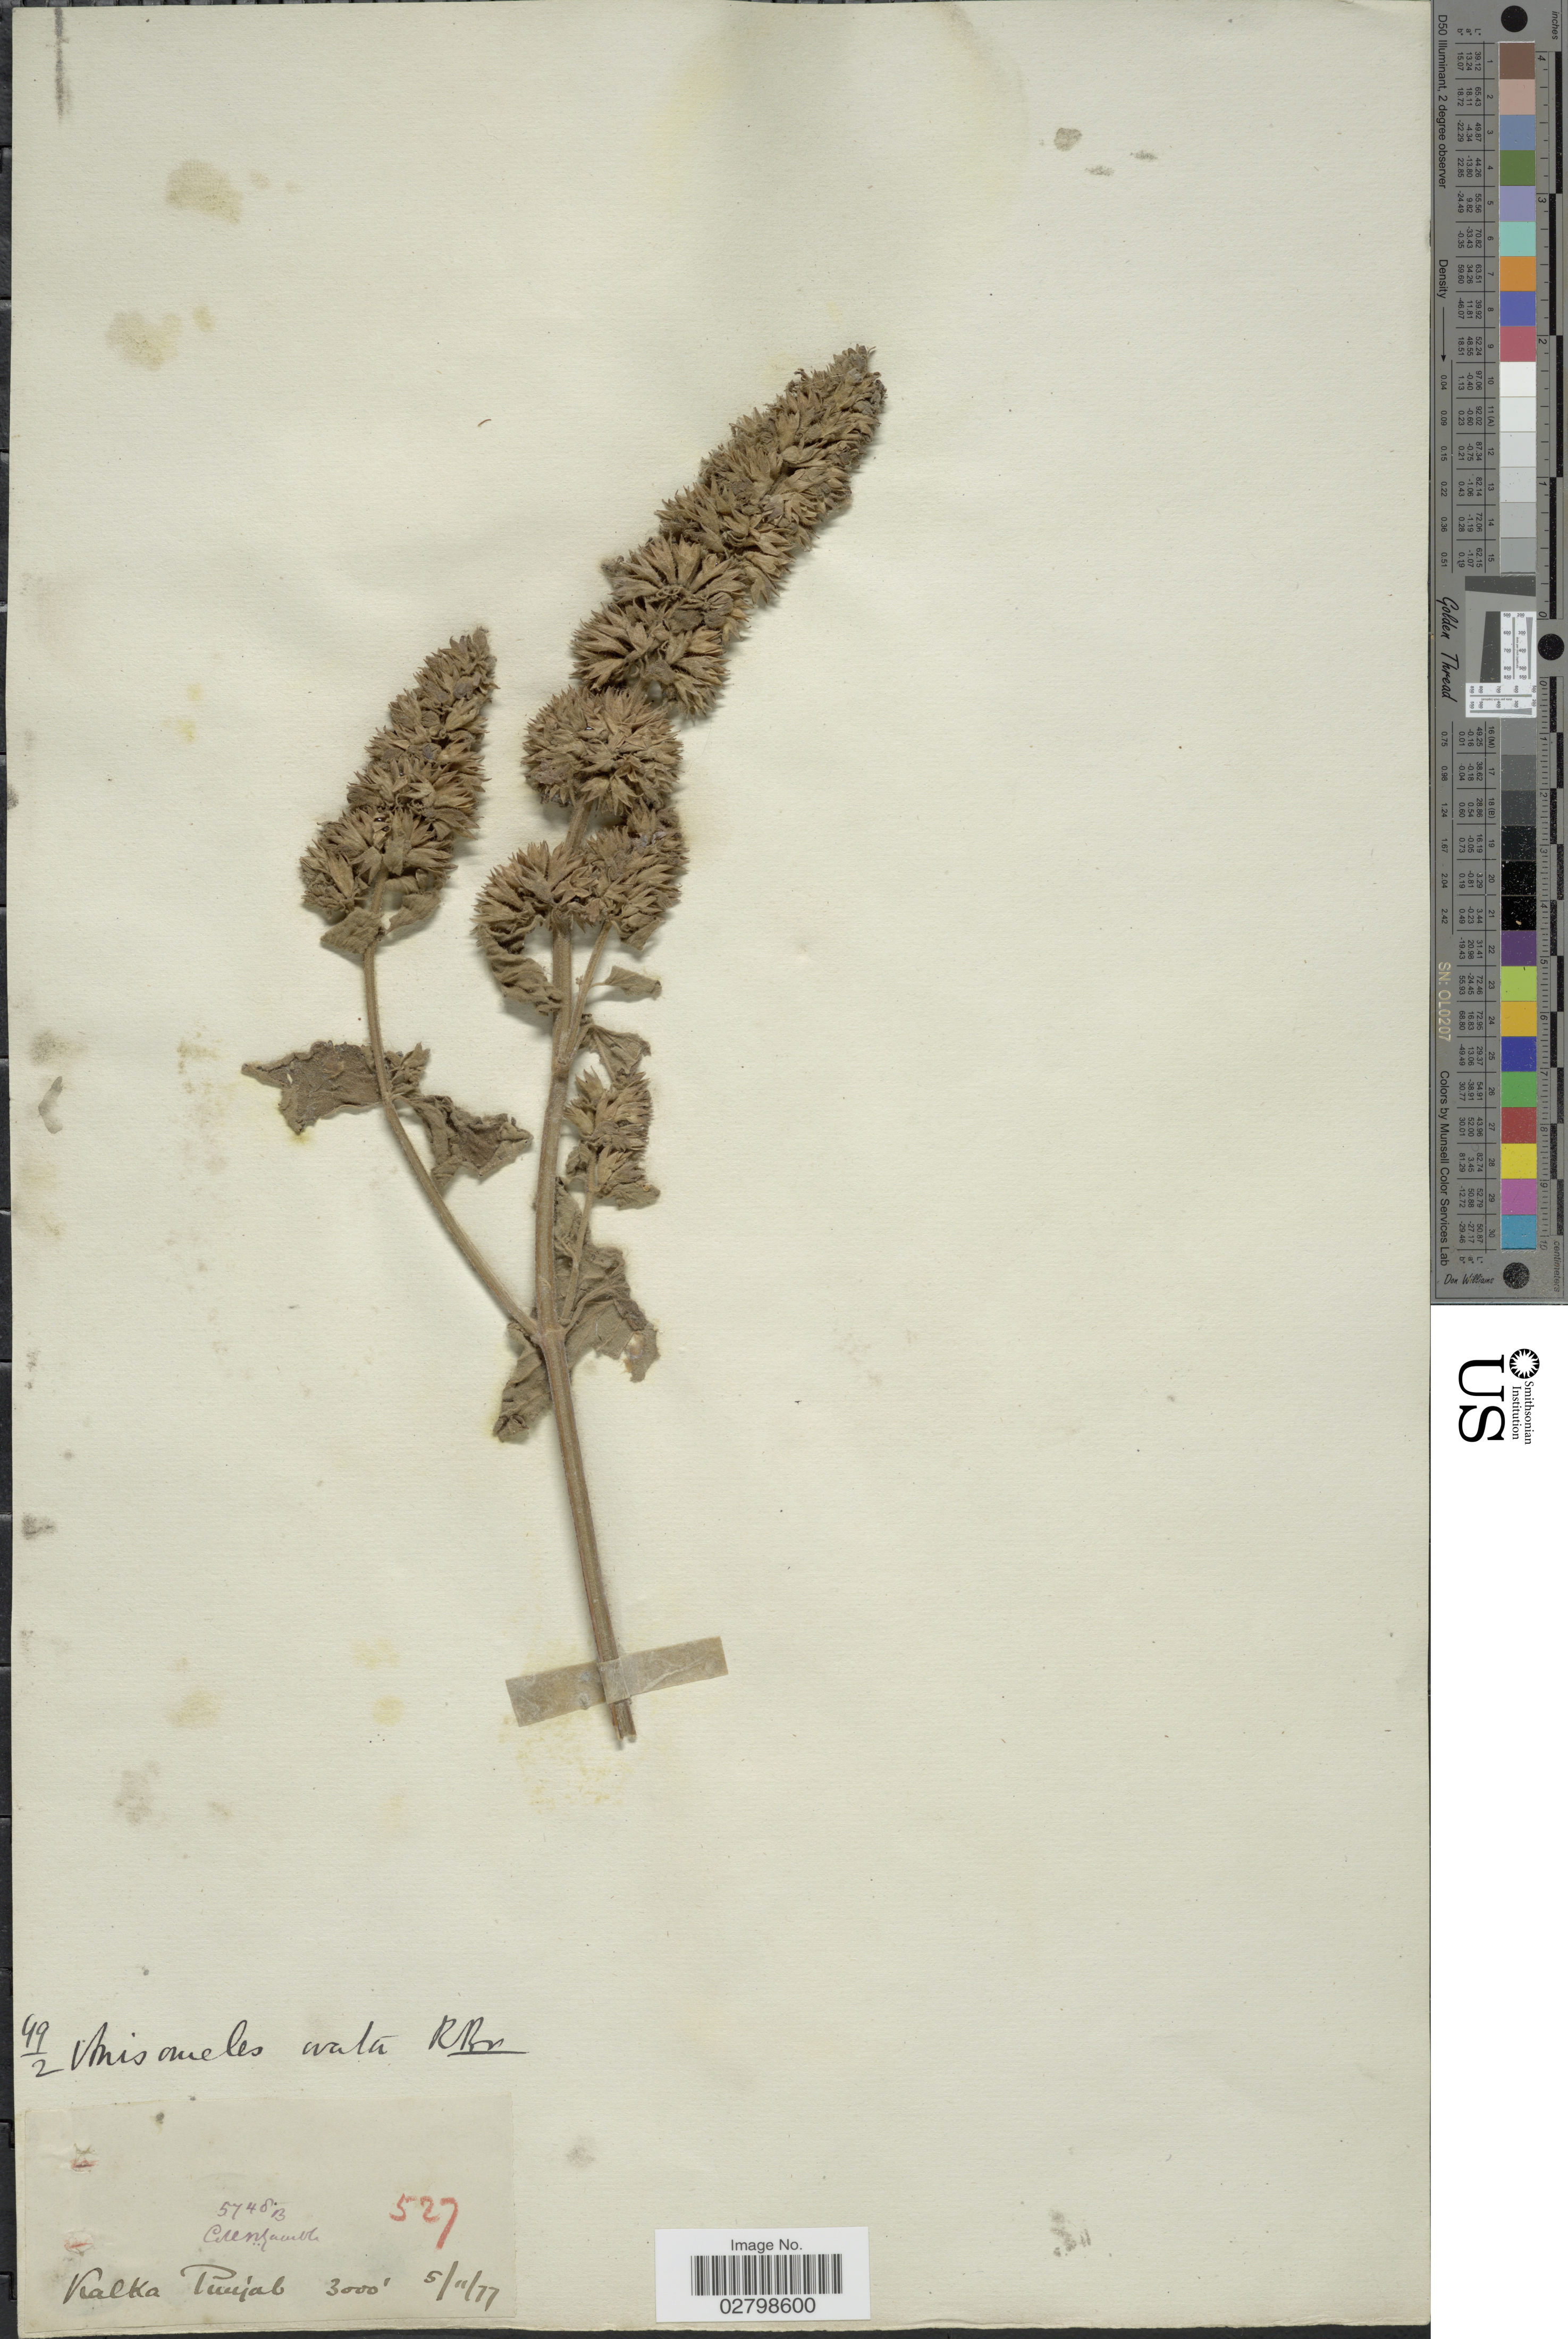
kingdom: Plantae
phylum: Tracheophyta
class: Magnoliopsida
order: Lamiales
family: Lamiaceae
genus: Anisomeles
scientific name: Anisomeles indica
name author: (L.) Kuntze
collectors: J. S. Gamble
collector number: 5748B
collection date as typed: Transcribed d/m/y: 5/11/77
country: India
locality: Kalka Punjab.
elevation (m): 914